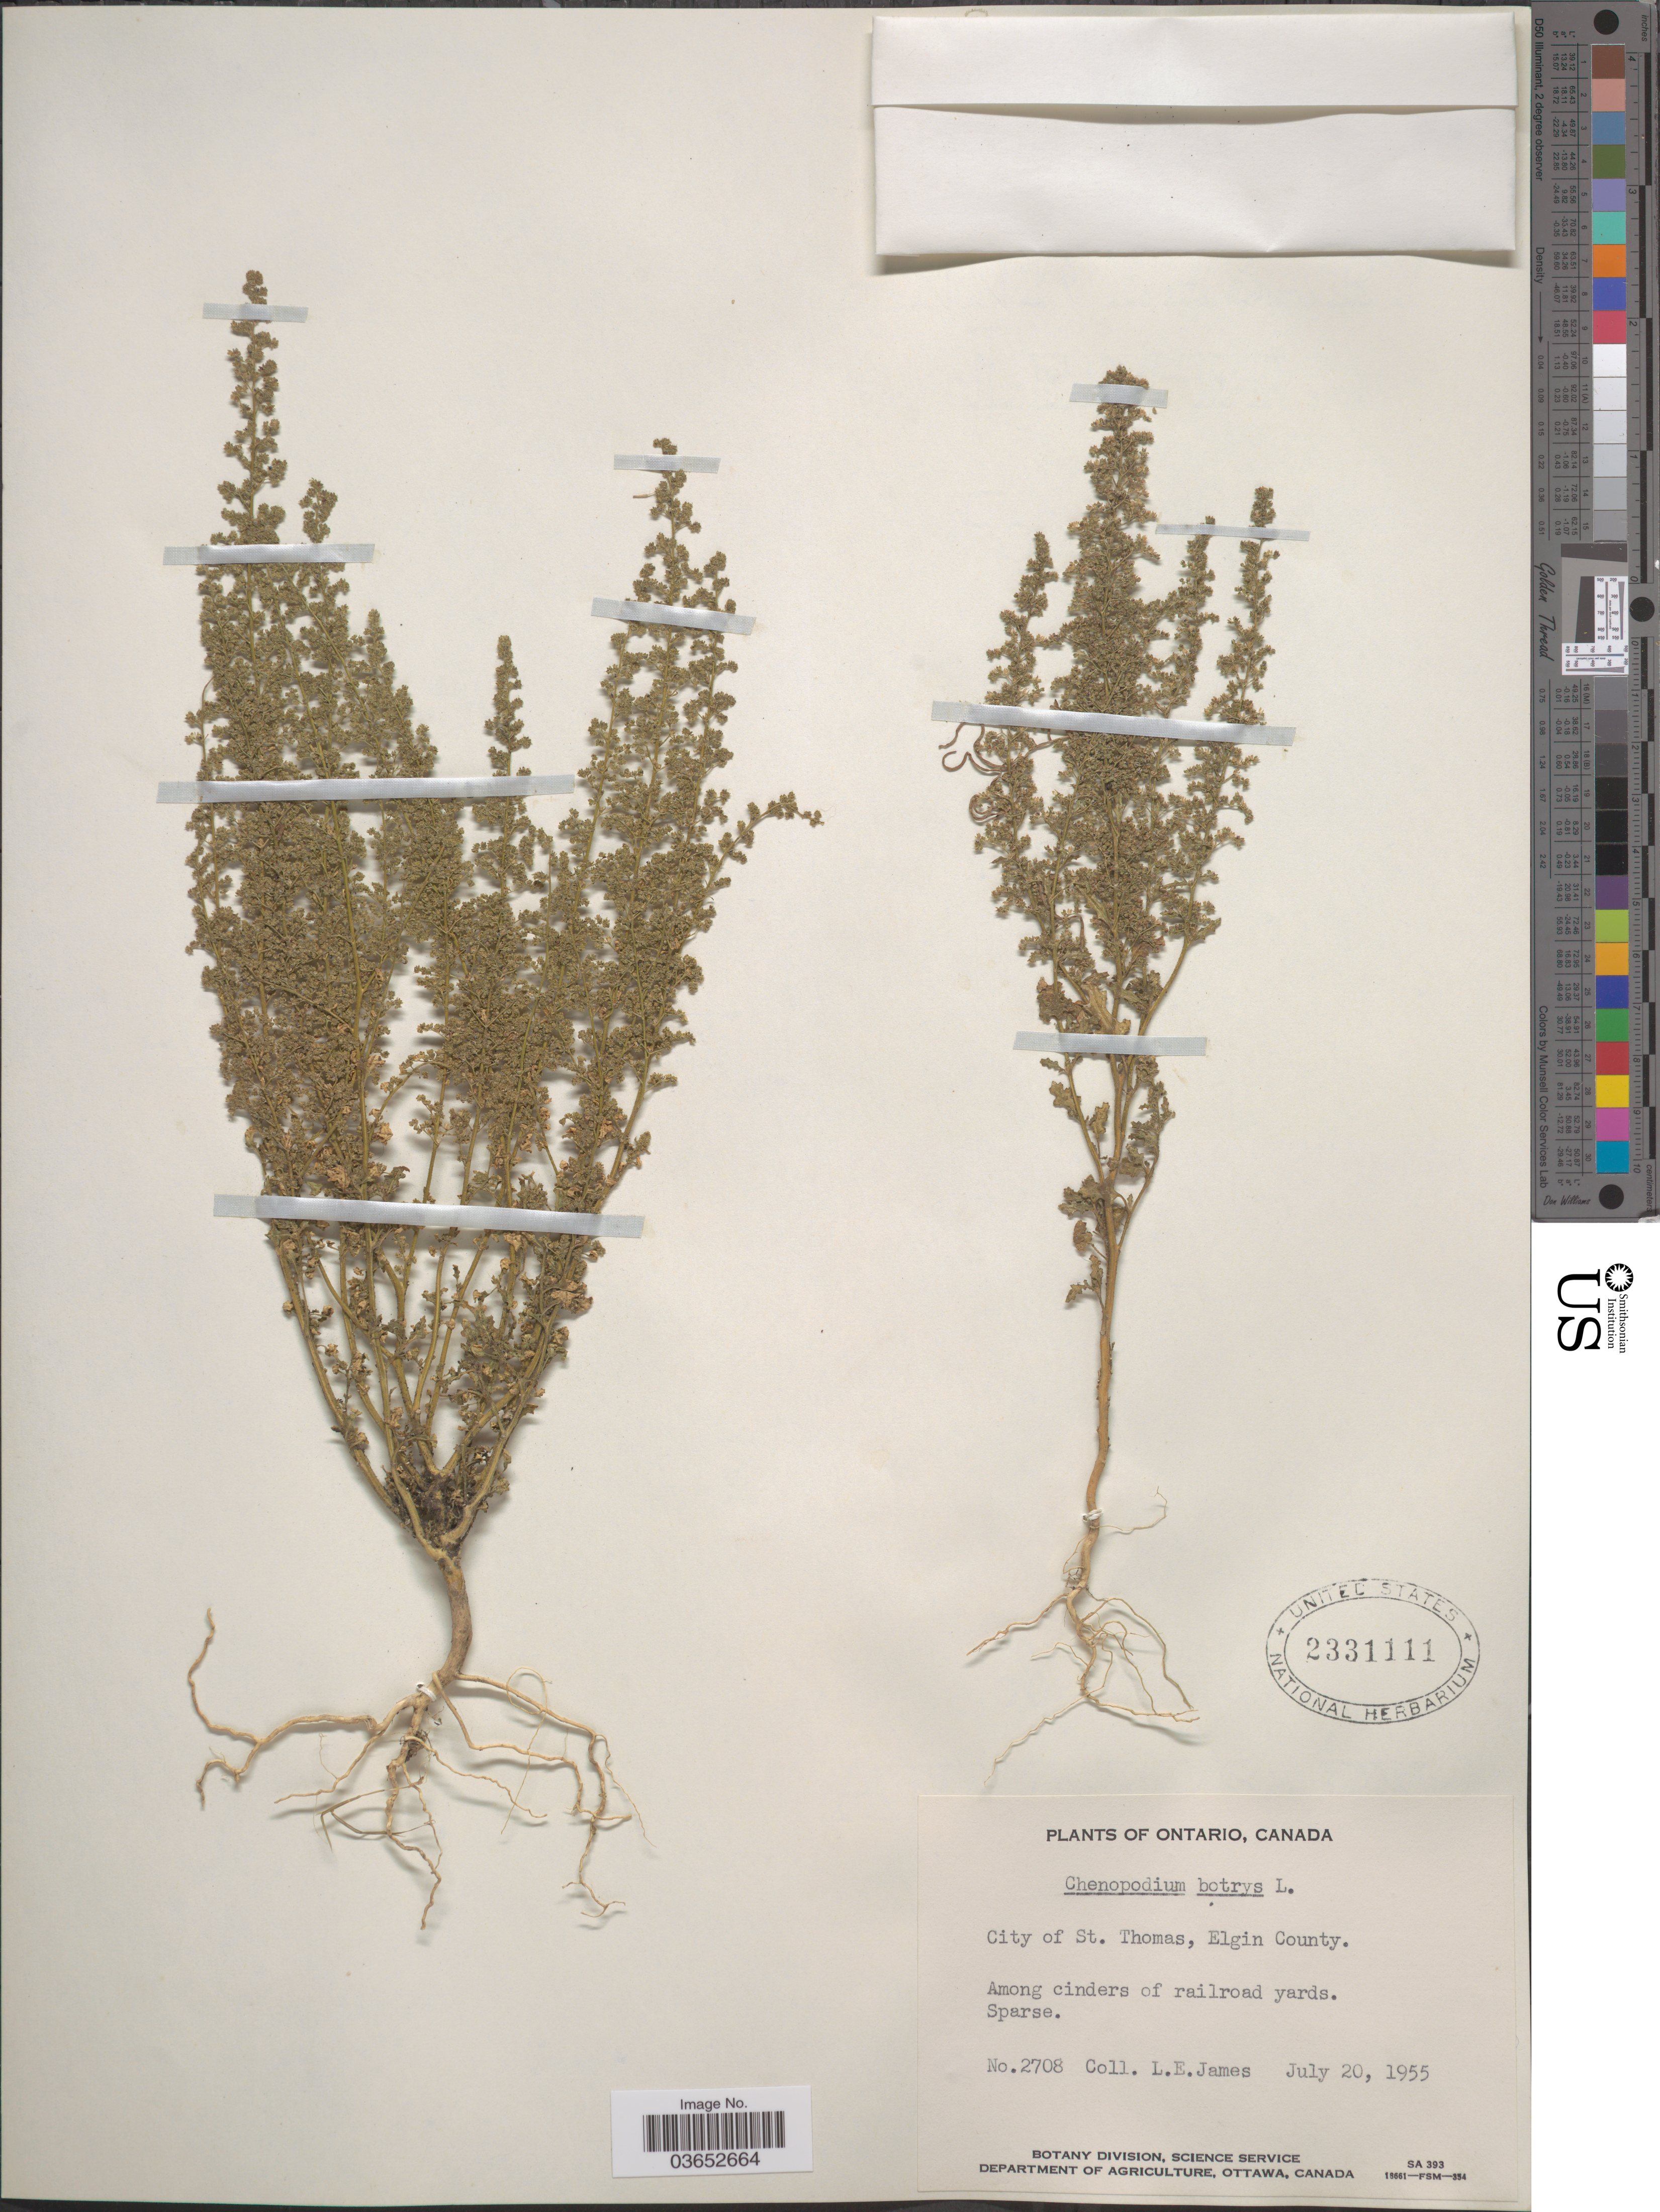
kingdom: Plantae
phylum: Tracheophyta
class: Magnoliopsida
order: Caryophyllales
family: Amaranthaceae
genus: Chenopodium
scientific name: Chenopodium botrys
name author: L.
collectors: L. E. James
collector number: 2708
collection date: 1955-07-20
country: Canada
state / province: Ontario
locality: City of St. Thomas, Elgin County.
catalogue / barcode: US 2331111